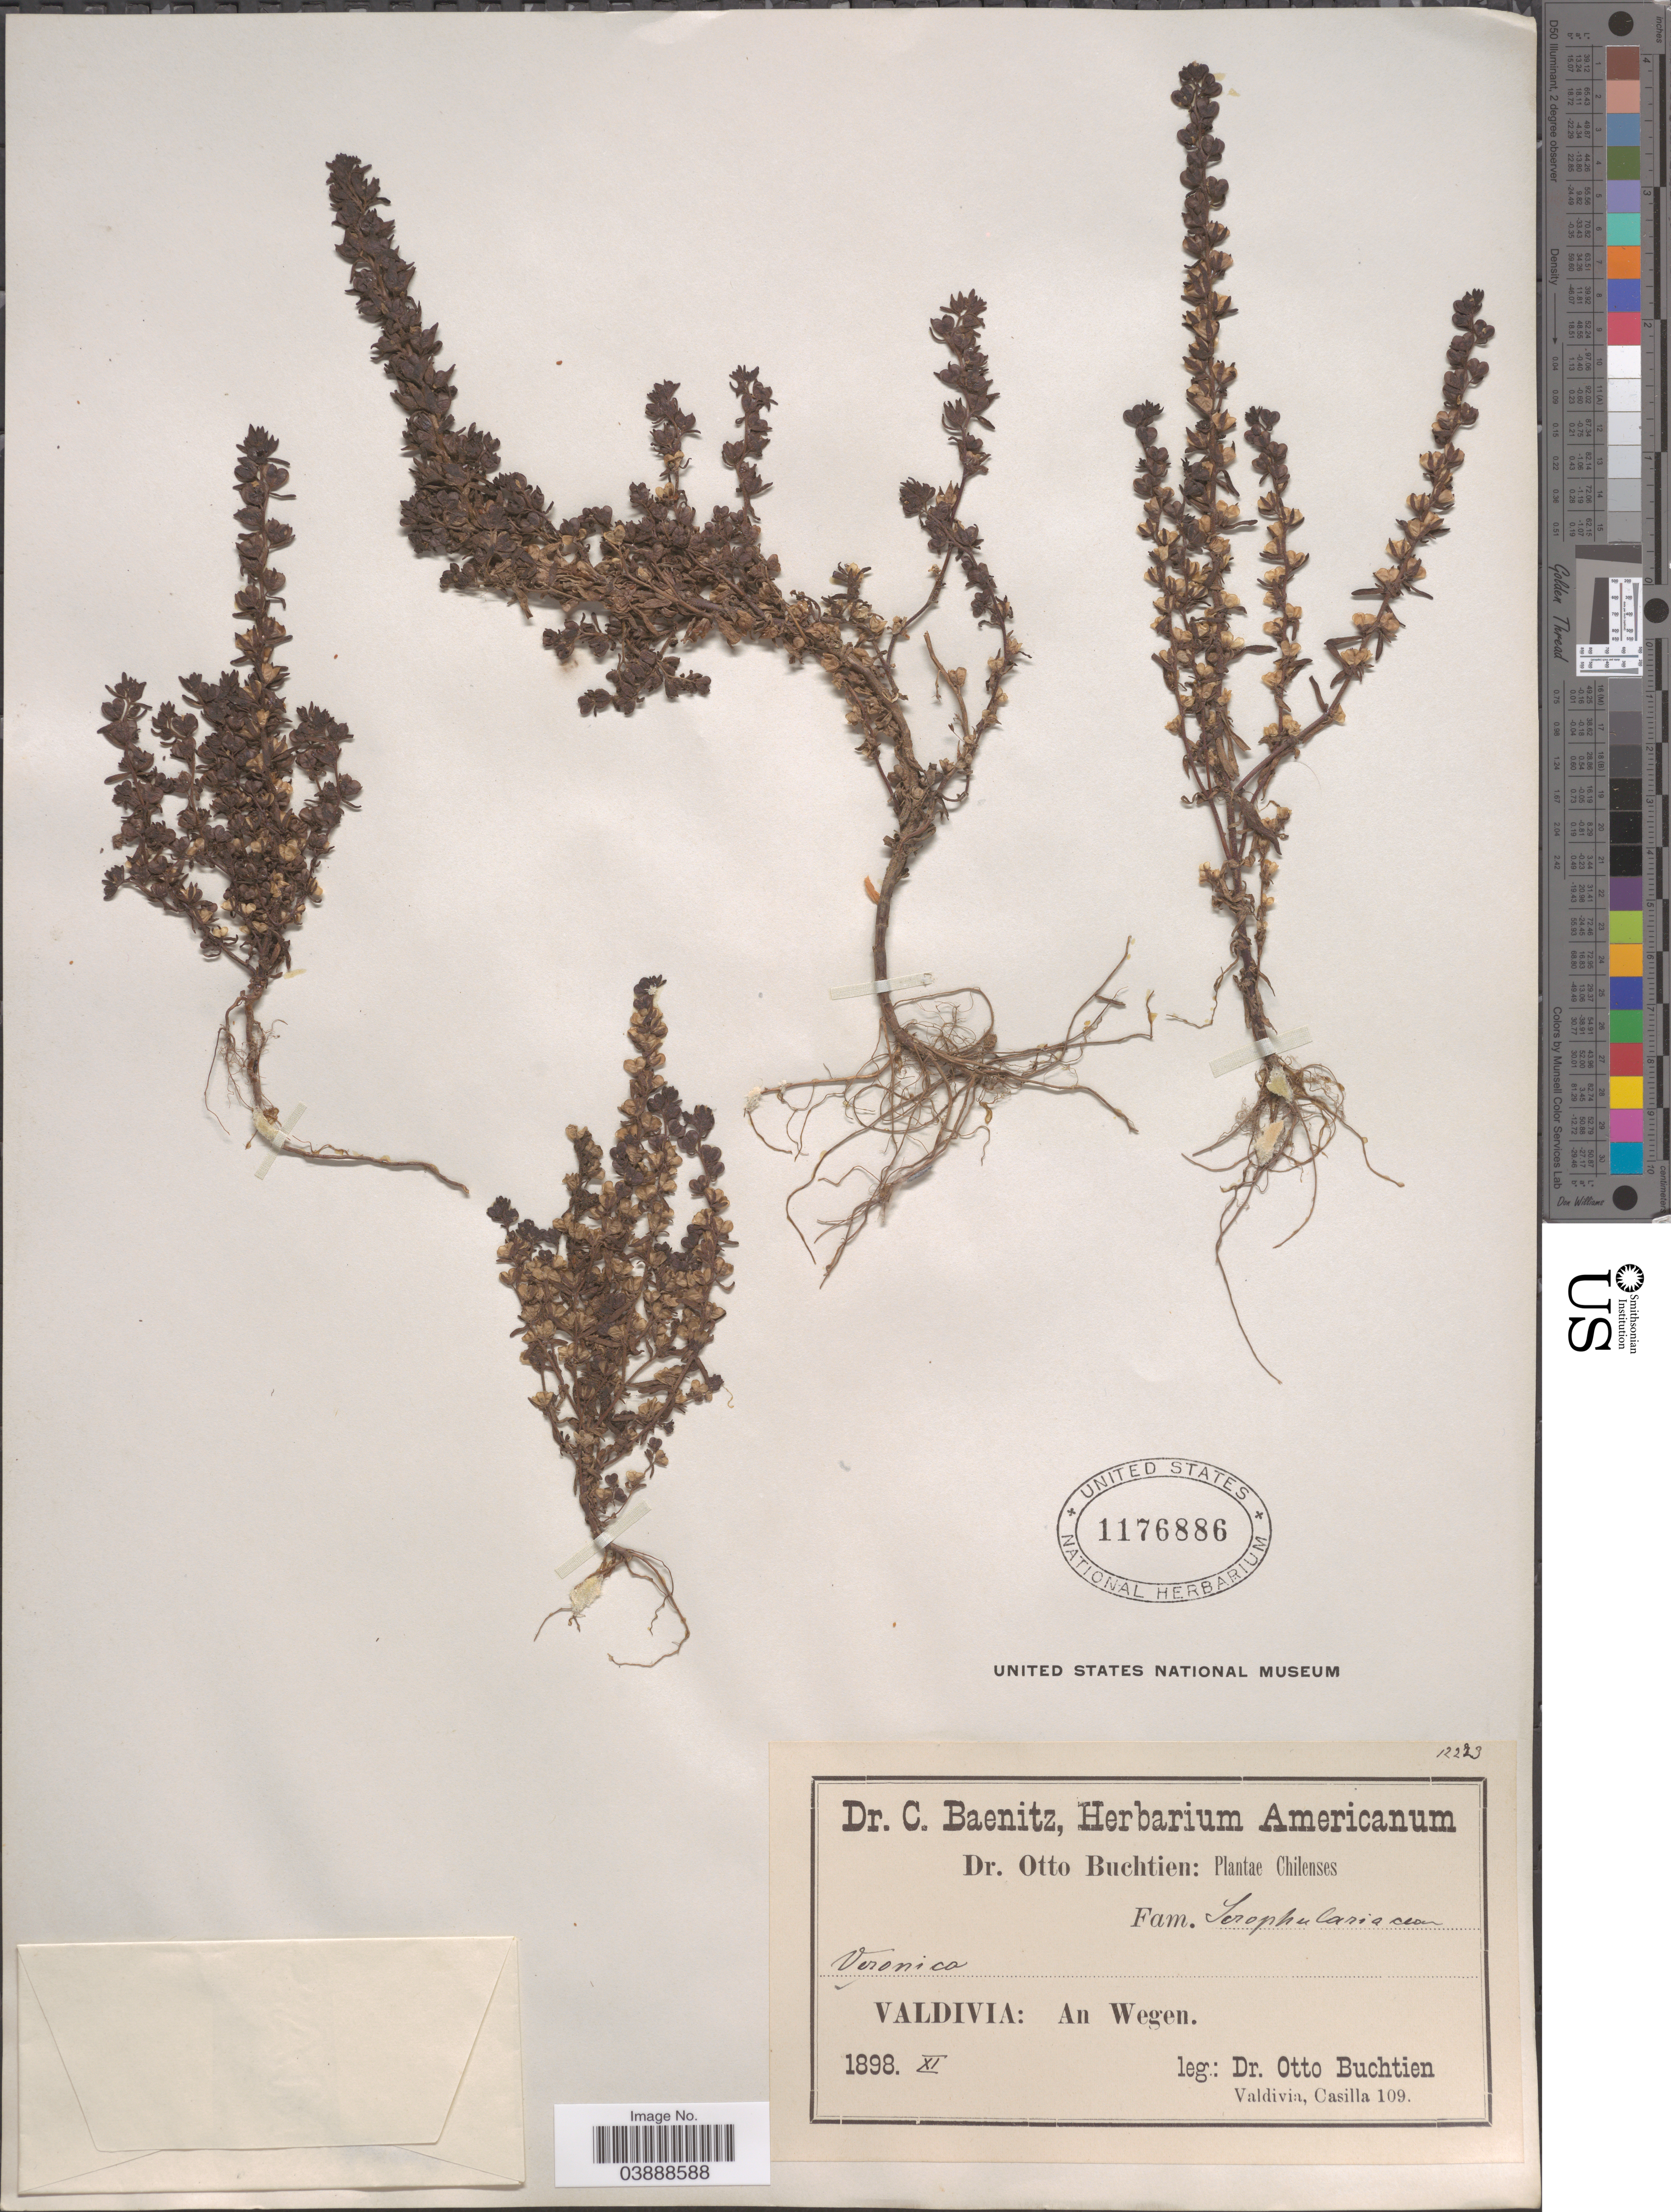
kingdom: Plantae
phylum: Tracheophyta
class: Magnoliopsida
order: Lamiales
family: Plantaginaceae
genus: Veronica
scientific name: Veronica peregrina var. xalapensis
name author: Kunth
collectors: O. Buchtien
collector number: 12229*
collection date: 1898-11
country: Chile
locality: Valdivia: An Wegen.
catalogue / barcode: US 1176886